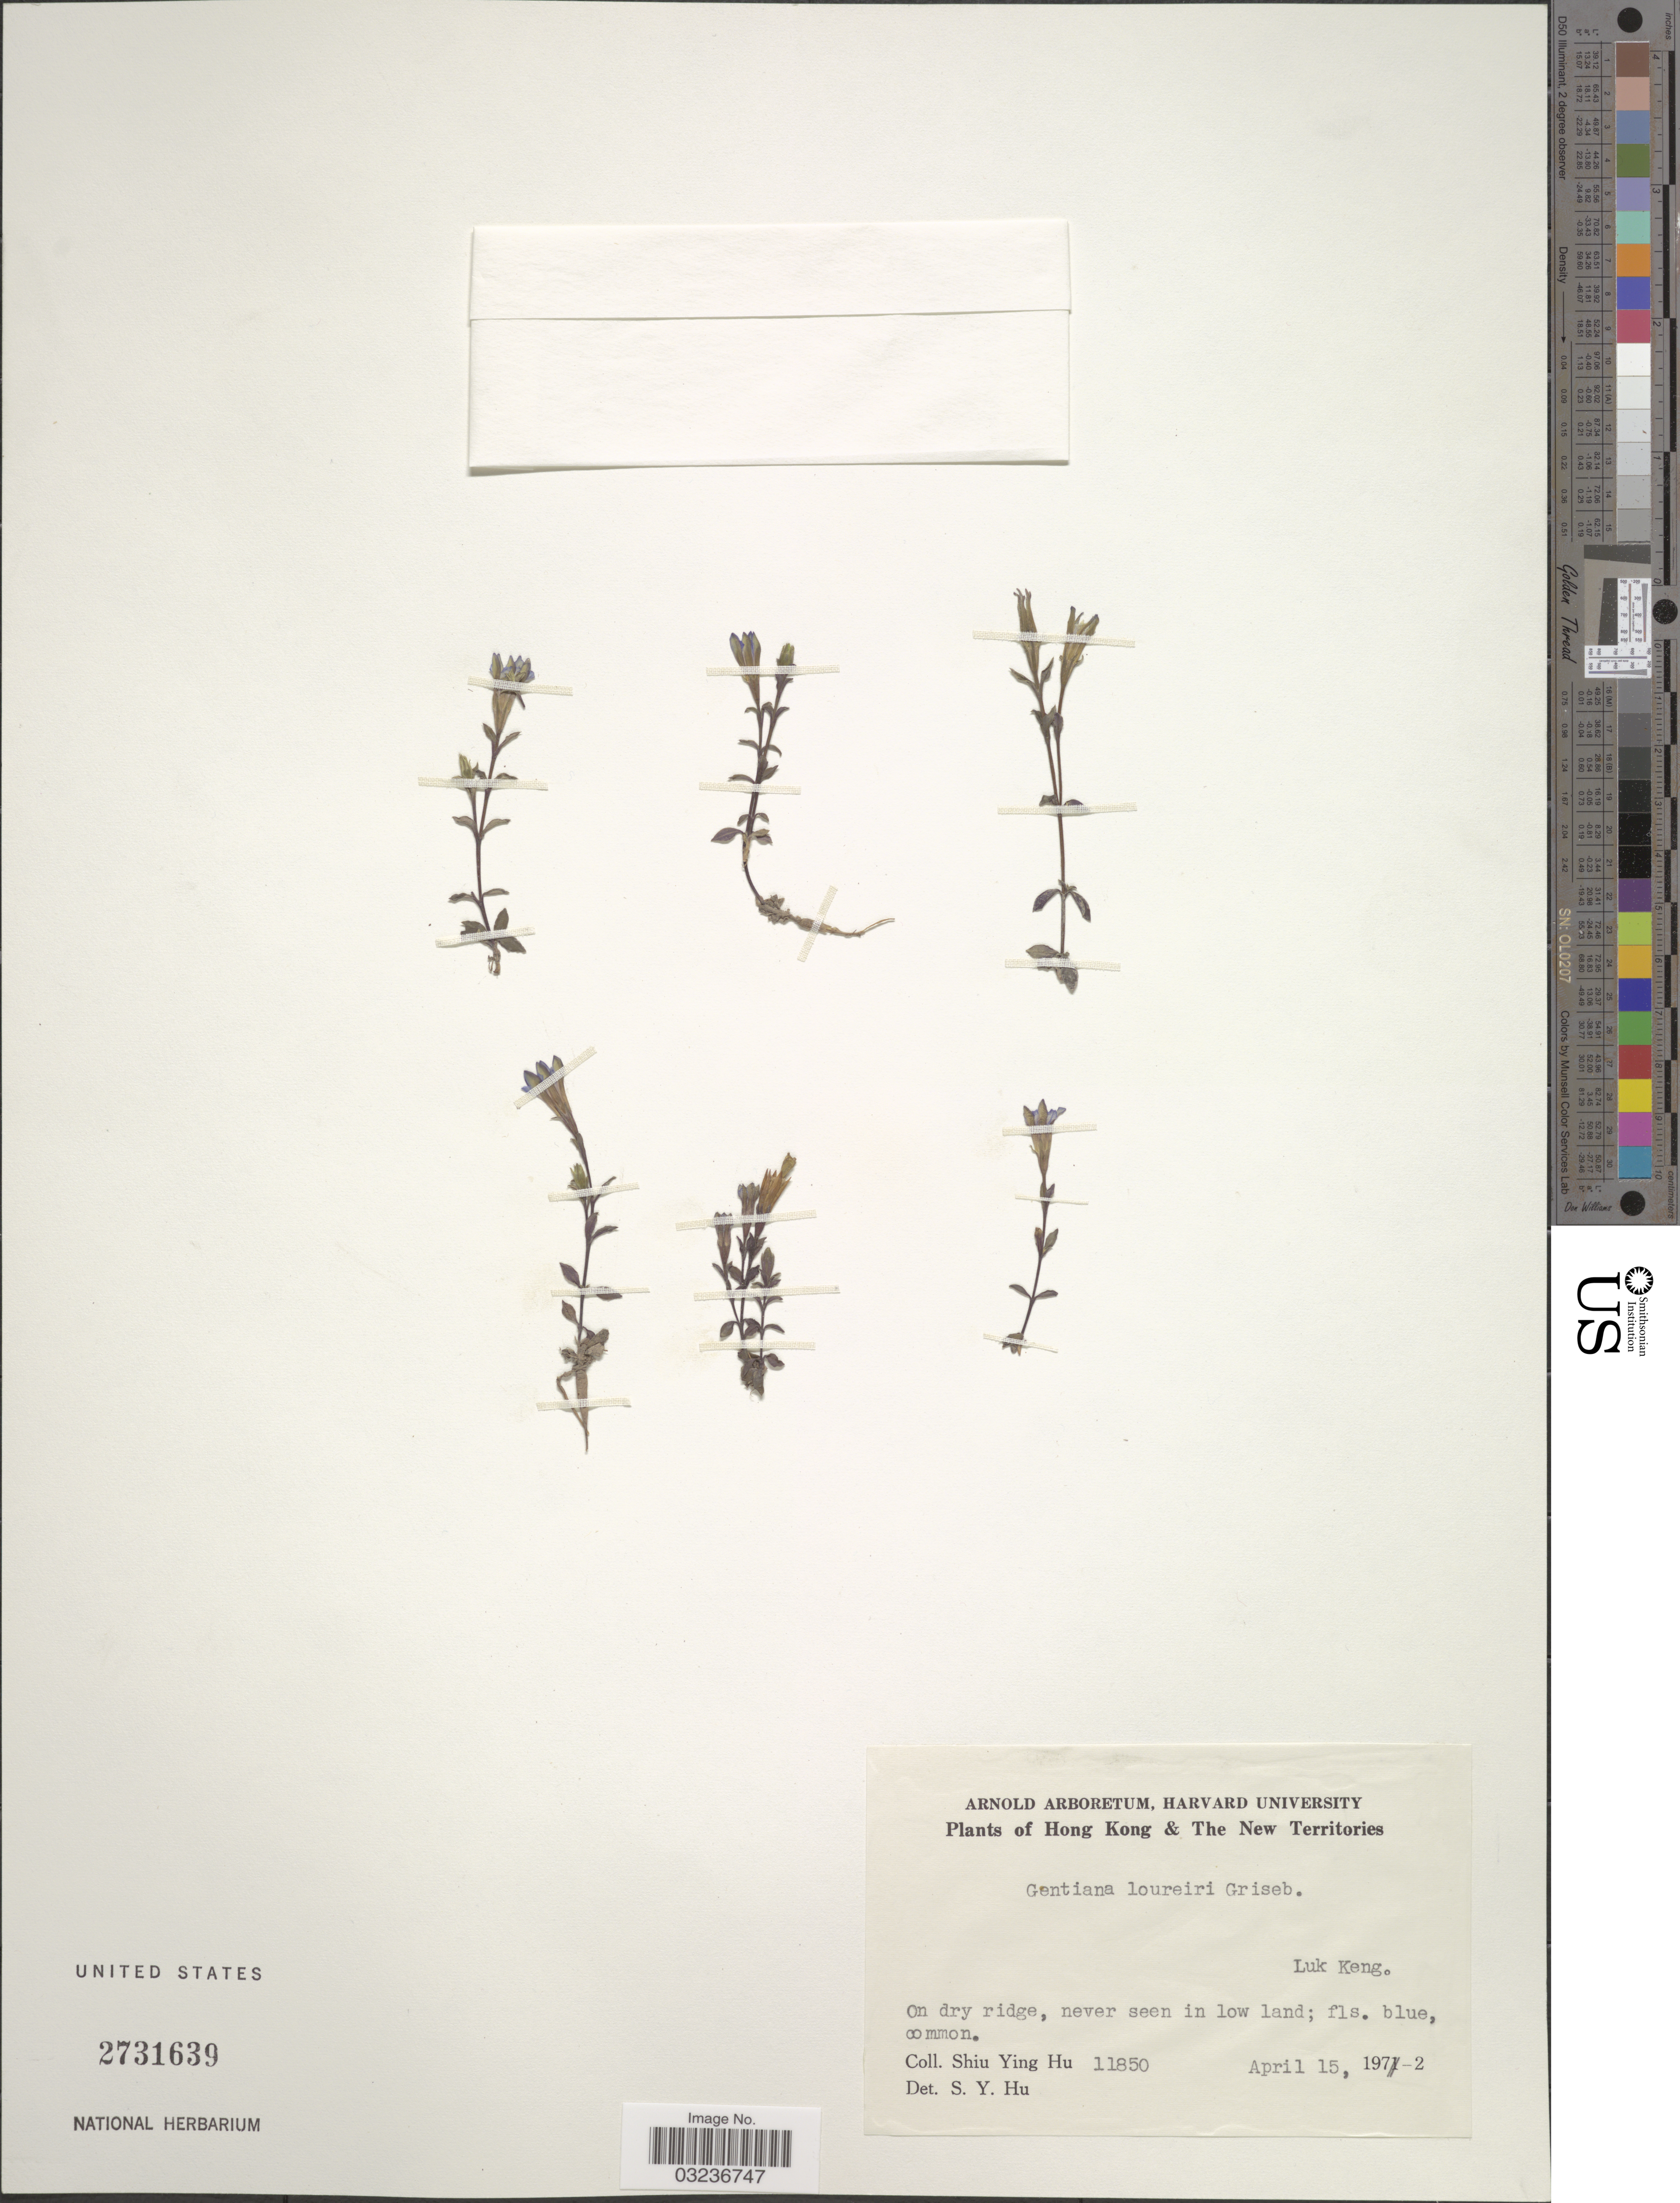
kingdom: Plantae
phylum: Tracheophyta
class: Magnoliopsida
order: Gentianales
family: Gentianaceae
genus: Gentiana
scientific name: Gentiana loureiroi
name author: (G. Don) Griseb.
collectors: S. Y. Hu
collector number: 11850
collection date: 1972-04-15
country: China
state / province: Hong Kong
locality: Hong Kong & The New Territories, Luk Keng.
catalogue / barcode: US 2731639